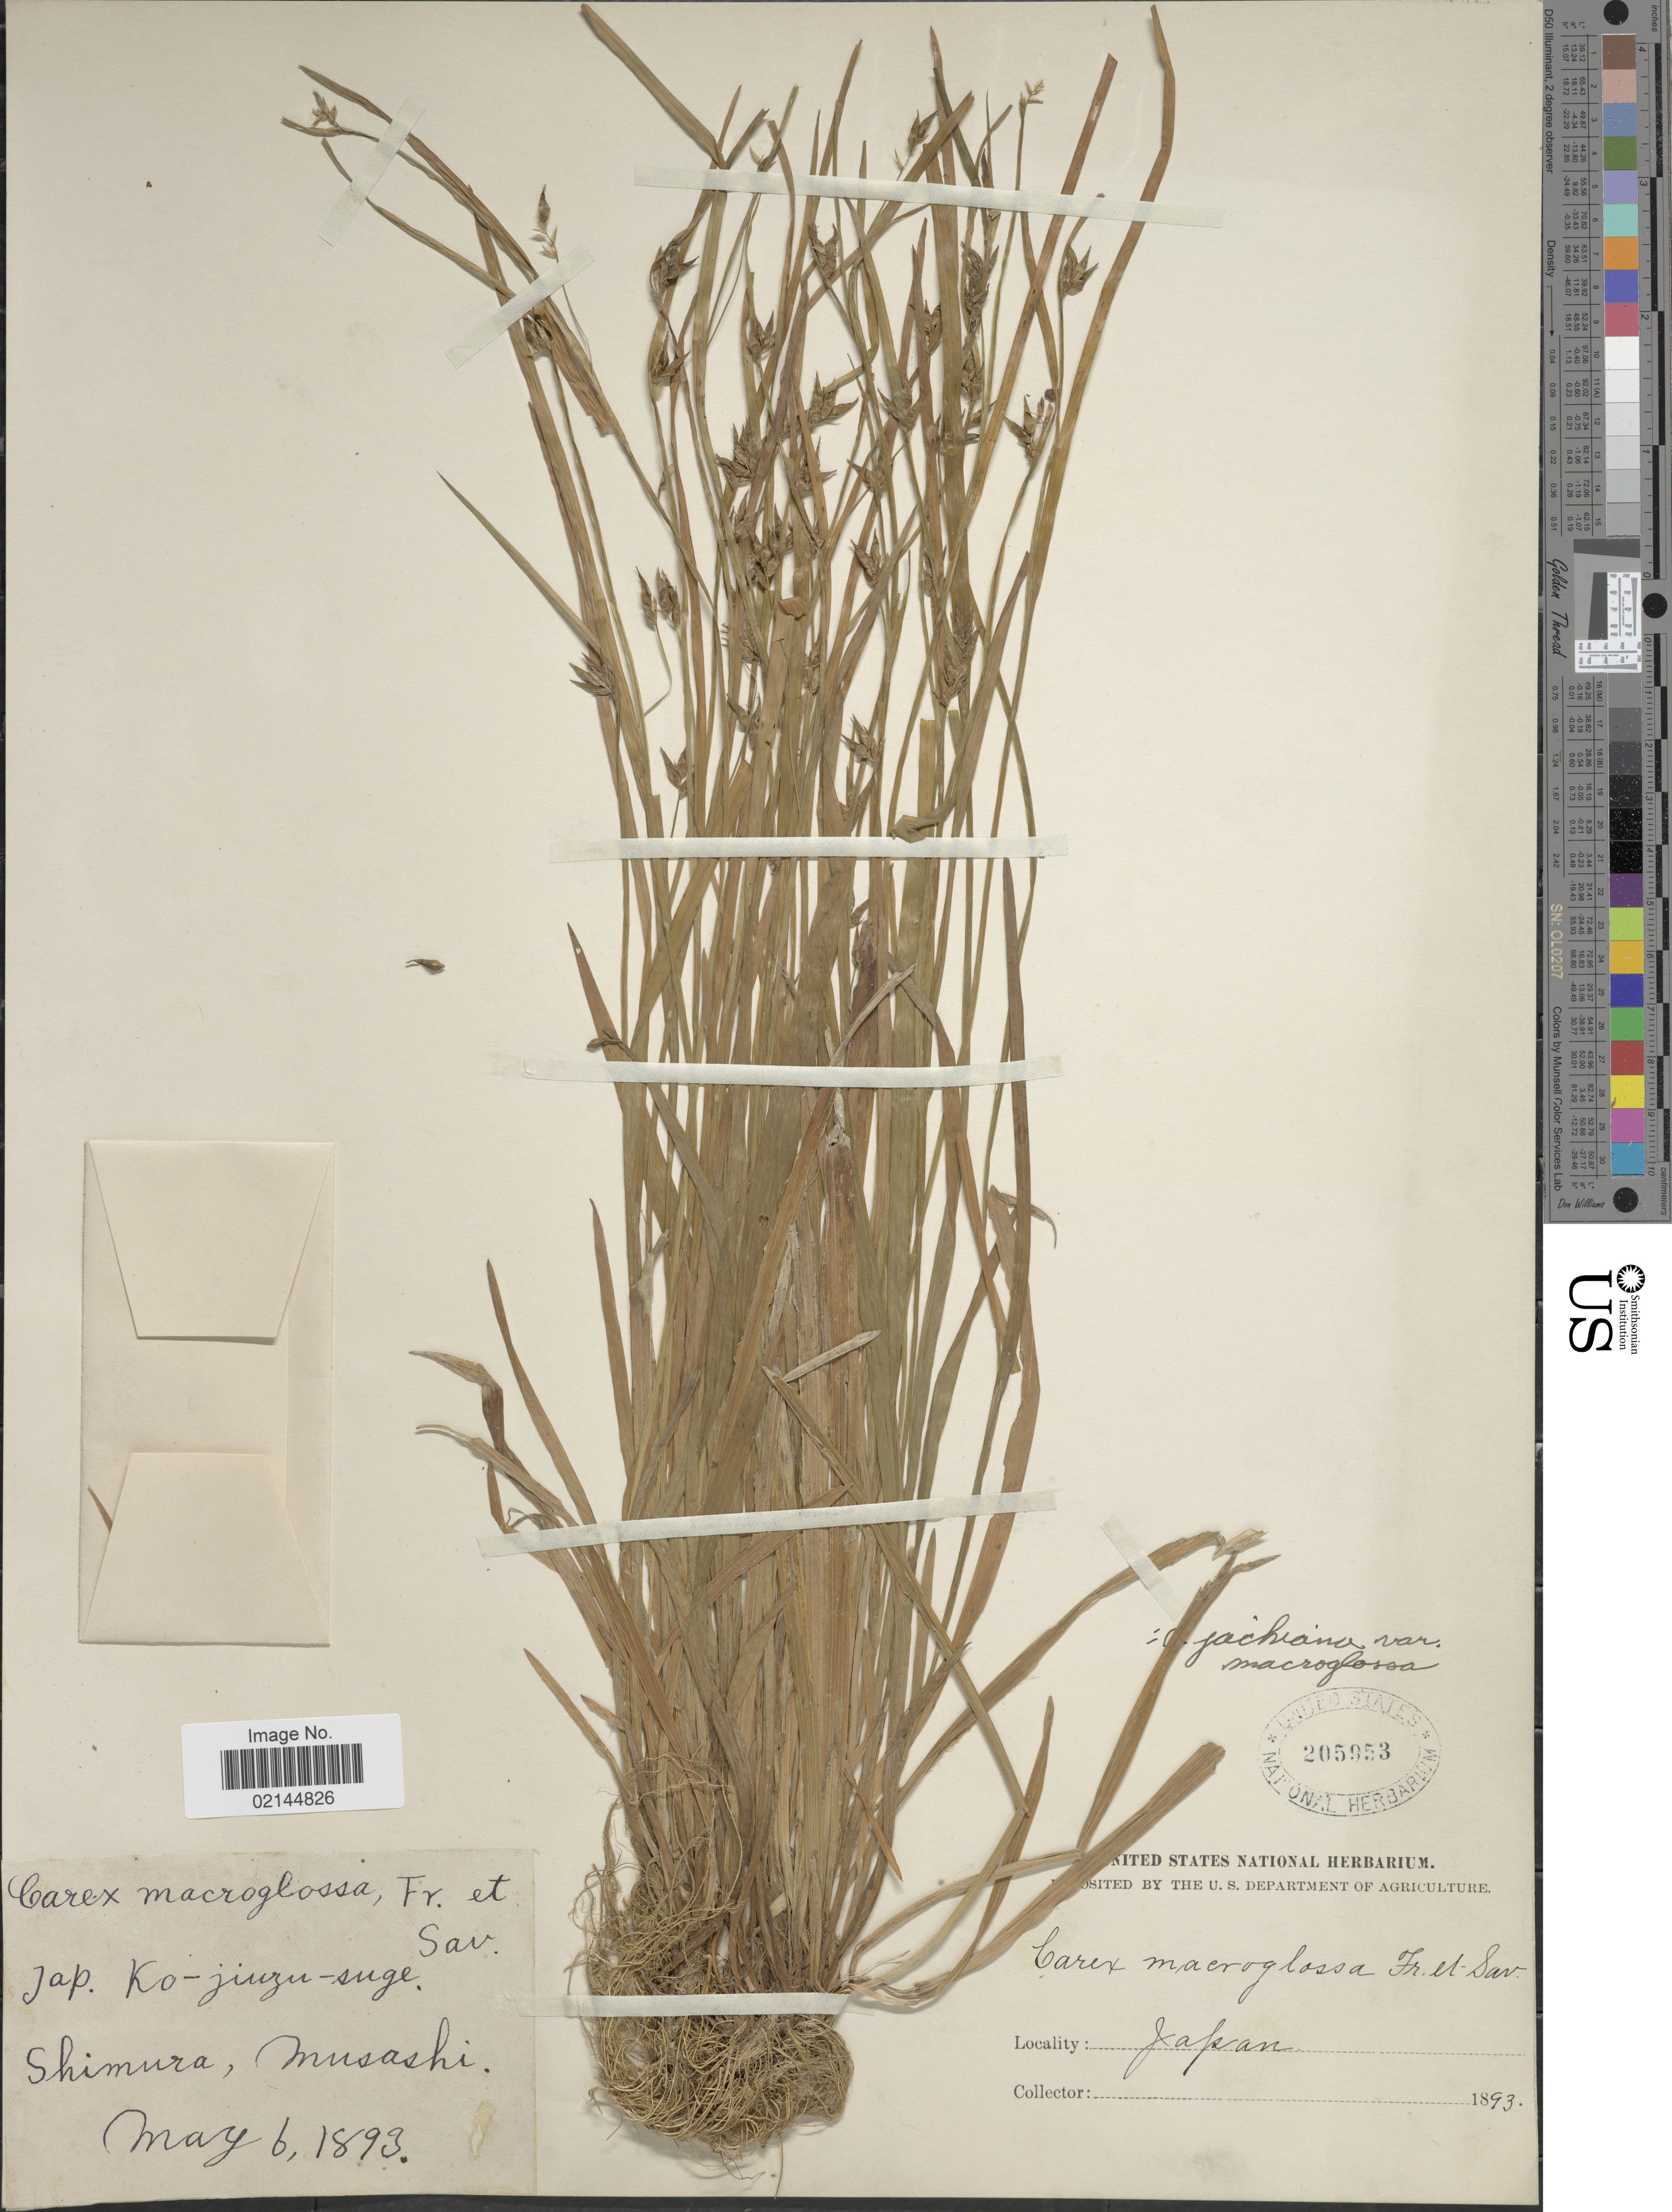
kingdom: Plantae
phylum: Tracheophyta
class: Liliopsida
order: Poales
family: Cyperaceae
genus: Carex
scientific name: Carex jackiana var. macroglossa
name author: (Franch. & Sav.) Kük.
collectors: ex herb. U. S. Department of Agriculture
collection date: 1893-05-06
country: Japan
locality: Shimura, Musashi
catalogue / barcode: US 205953